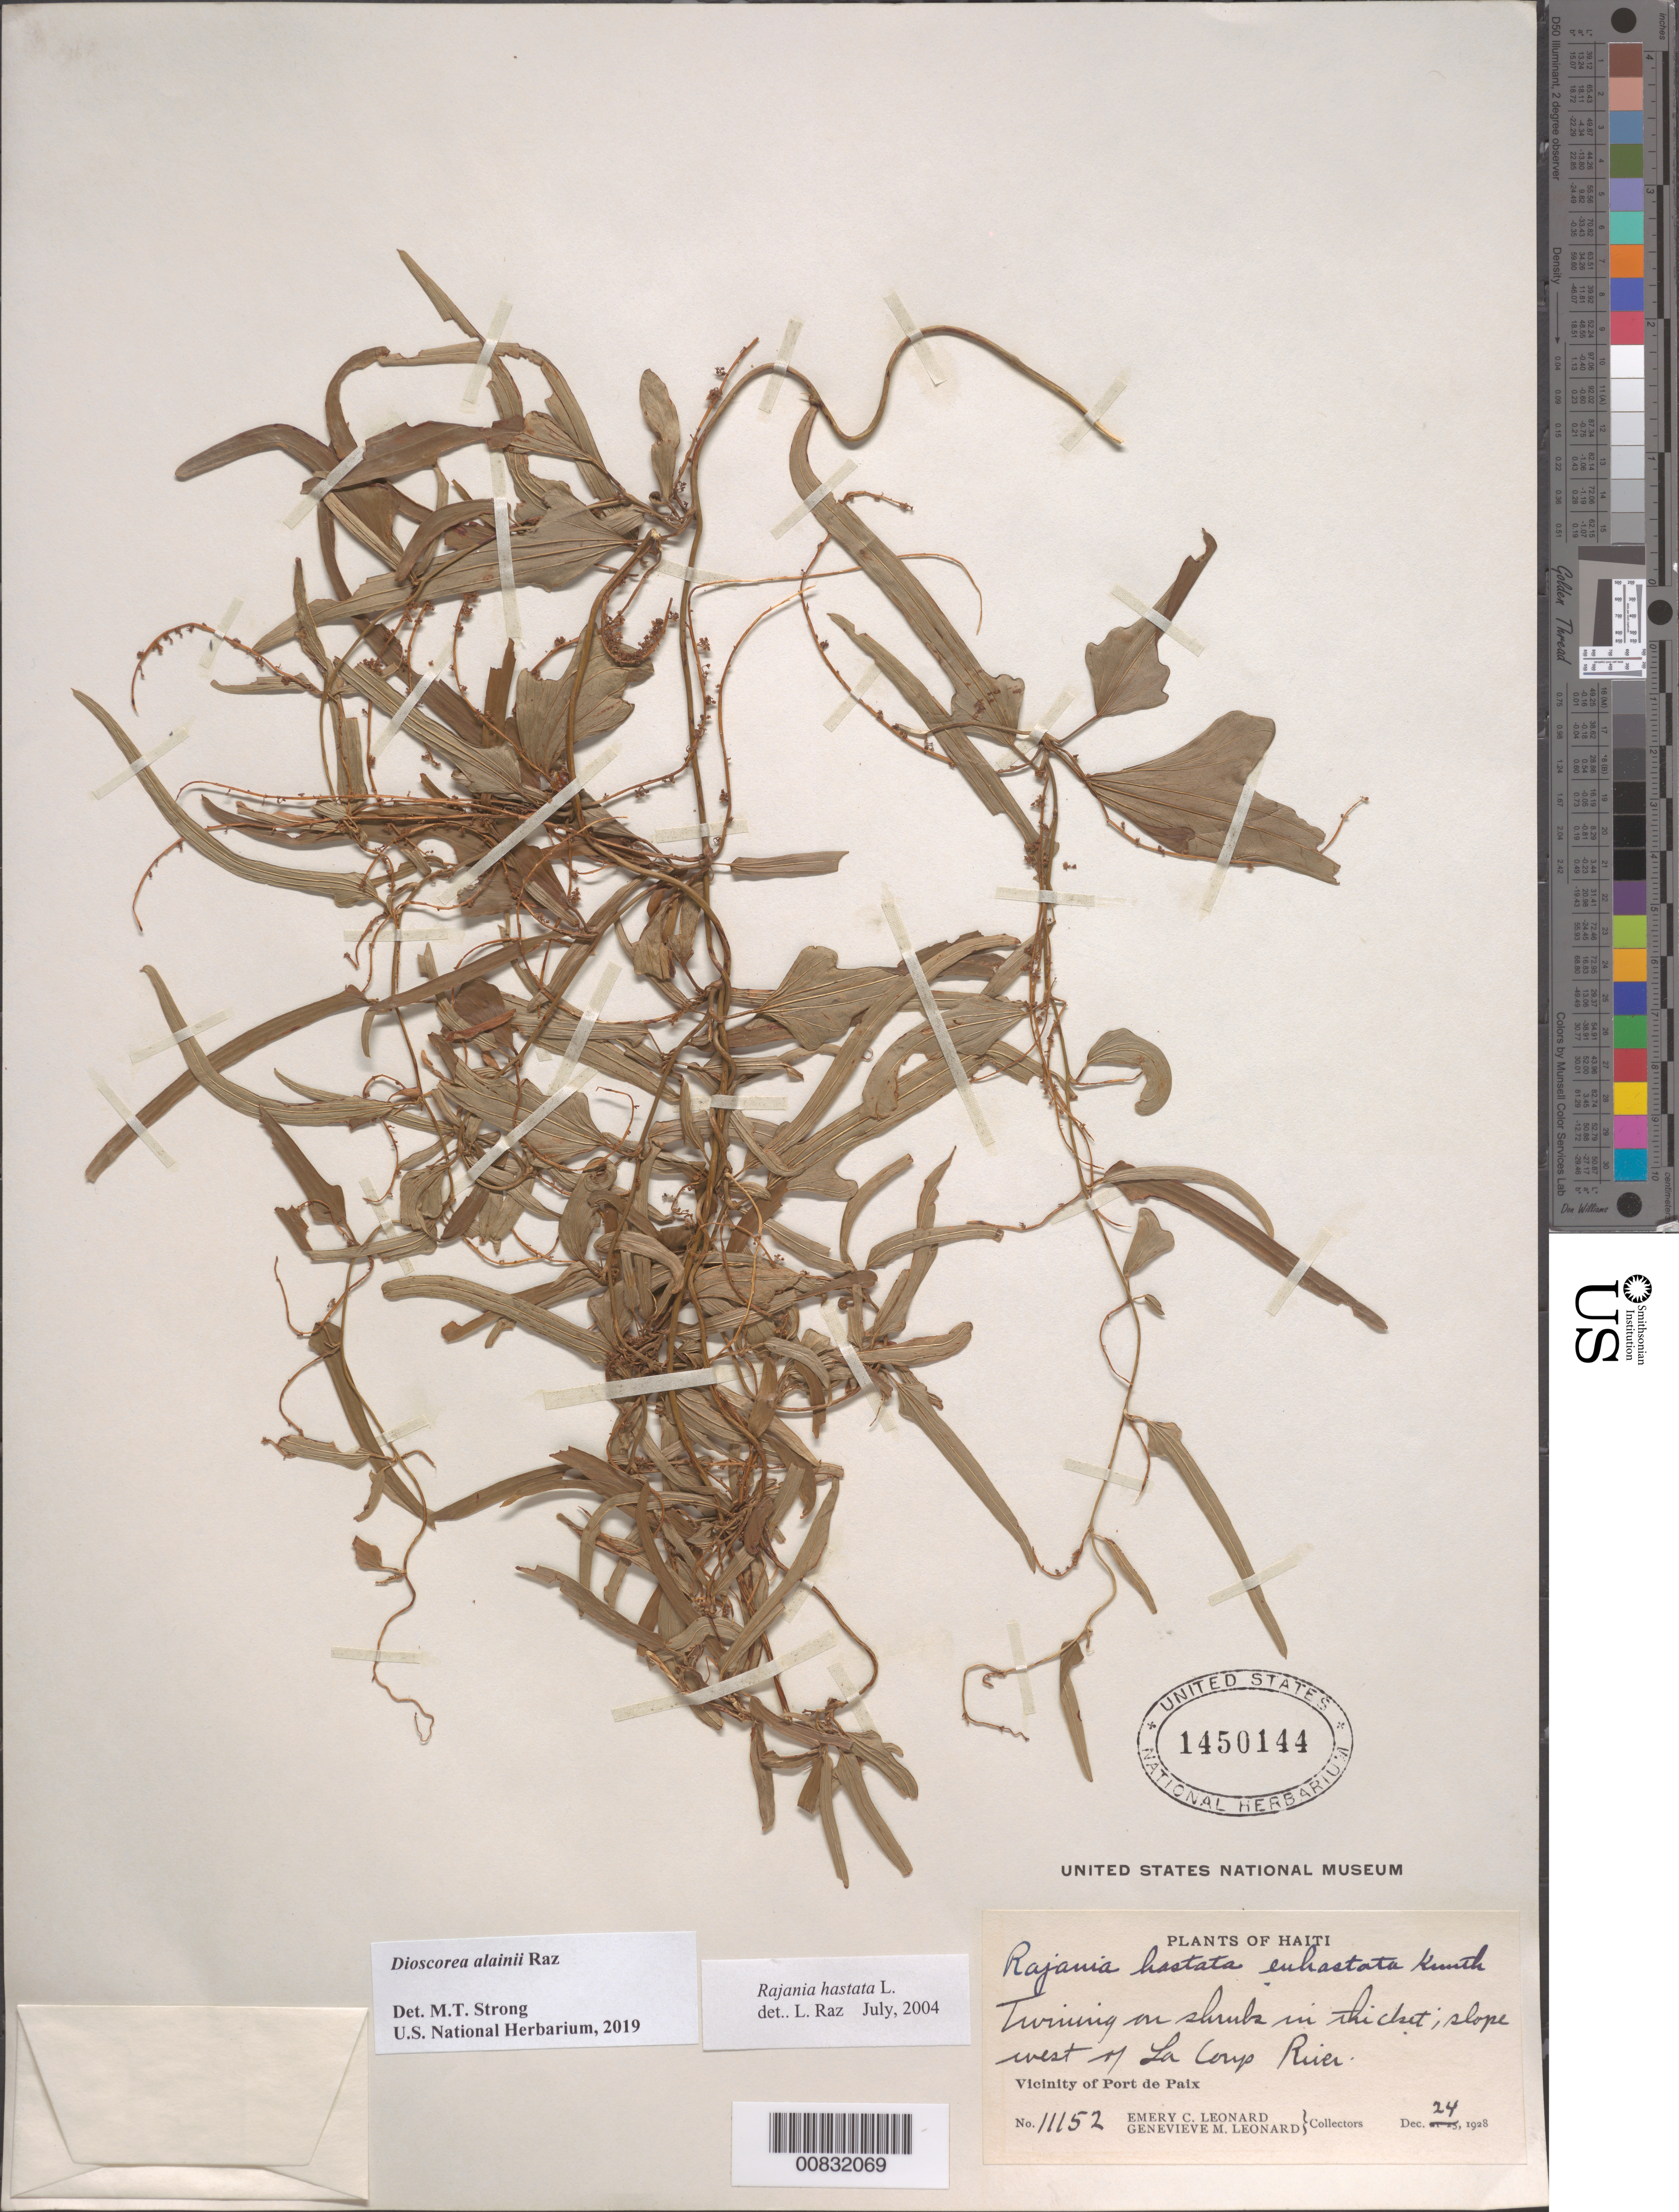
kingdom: Plantae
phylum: Tracheophyta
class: Liliopsida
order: Dioscoreales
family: Dioscoreaceae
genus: Dioscorea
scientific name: Dioscorea alainii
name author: Raz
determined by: Strong, M. T., (US), Smithsonian Institution - National Museum of Natural History (UNITED STATES)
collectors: E. C. Leonard & G. M. Leonard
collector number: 11152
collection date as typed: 24 Dec 1928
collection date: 1928-12-24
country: Haiti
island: Hispaniola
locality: Vicinity of Port-de-Paix. Slope west of La Coup "River".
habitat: Twining on shrubs in thicket.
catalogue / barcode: US 1450144